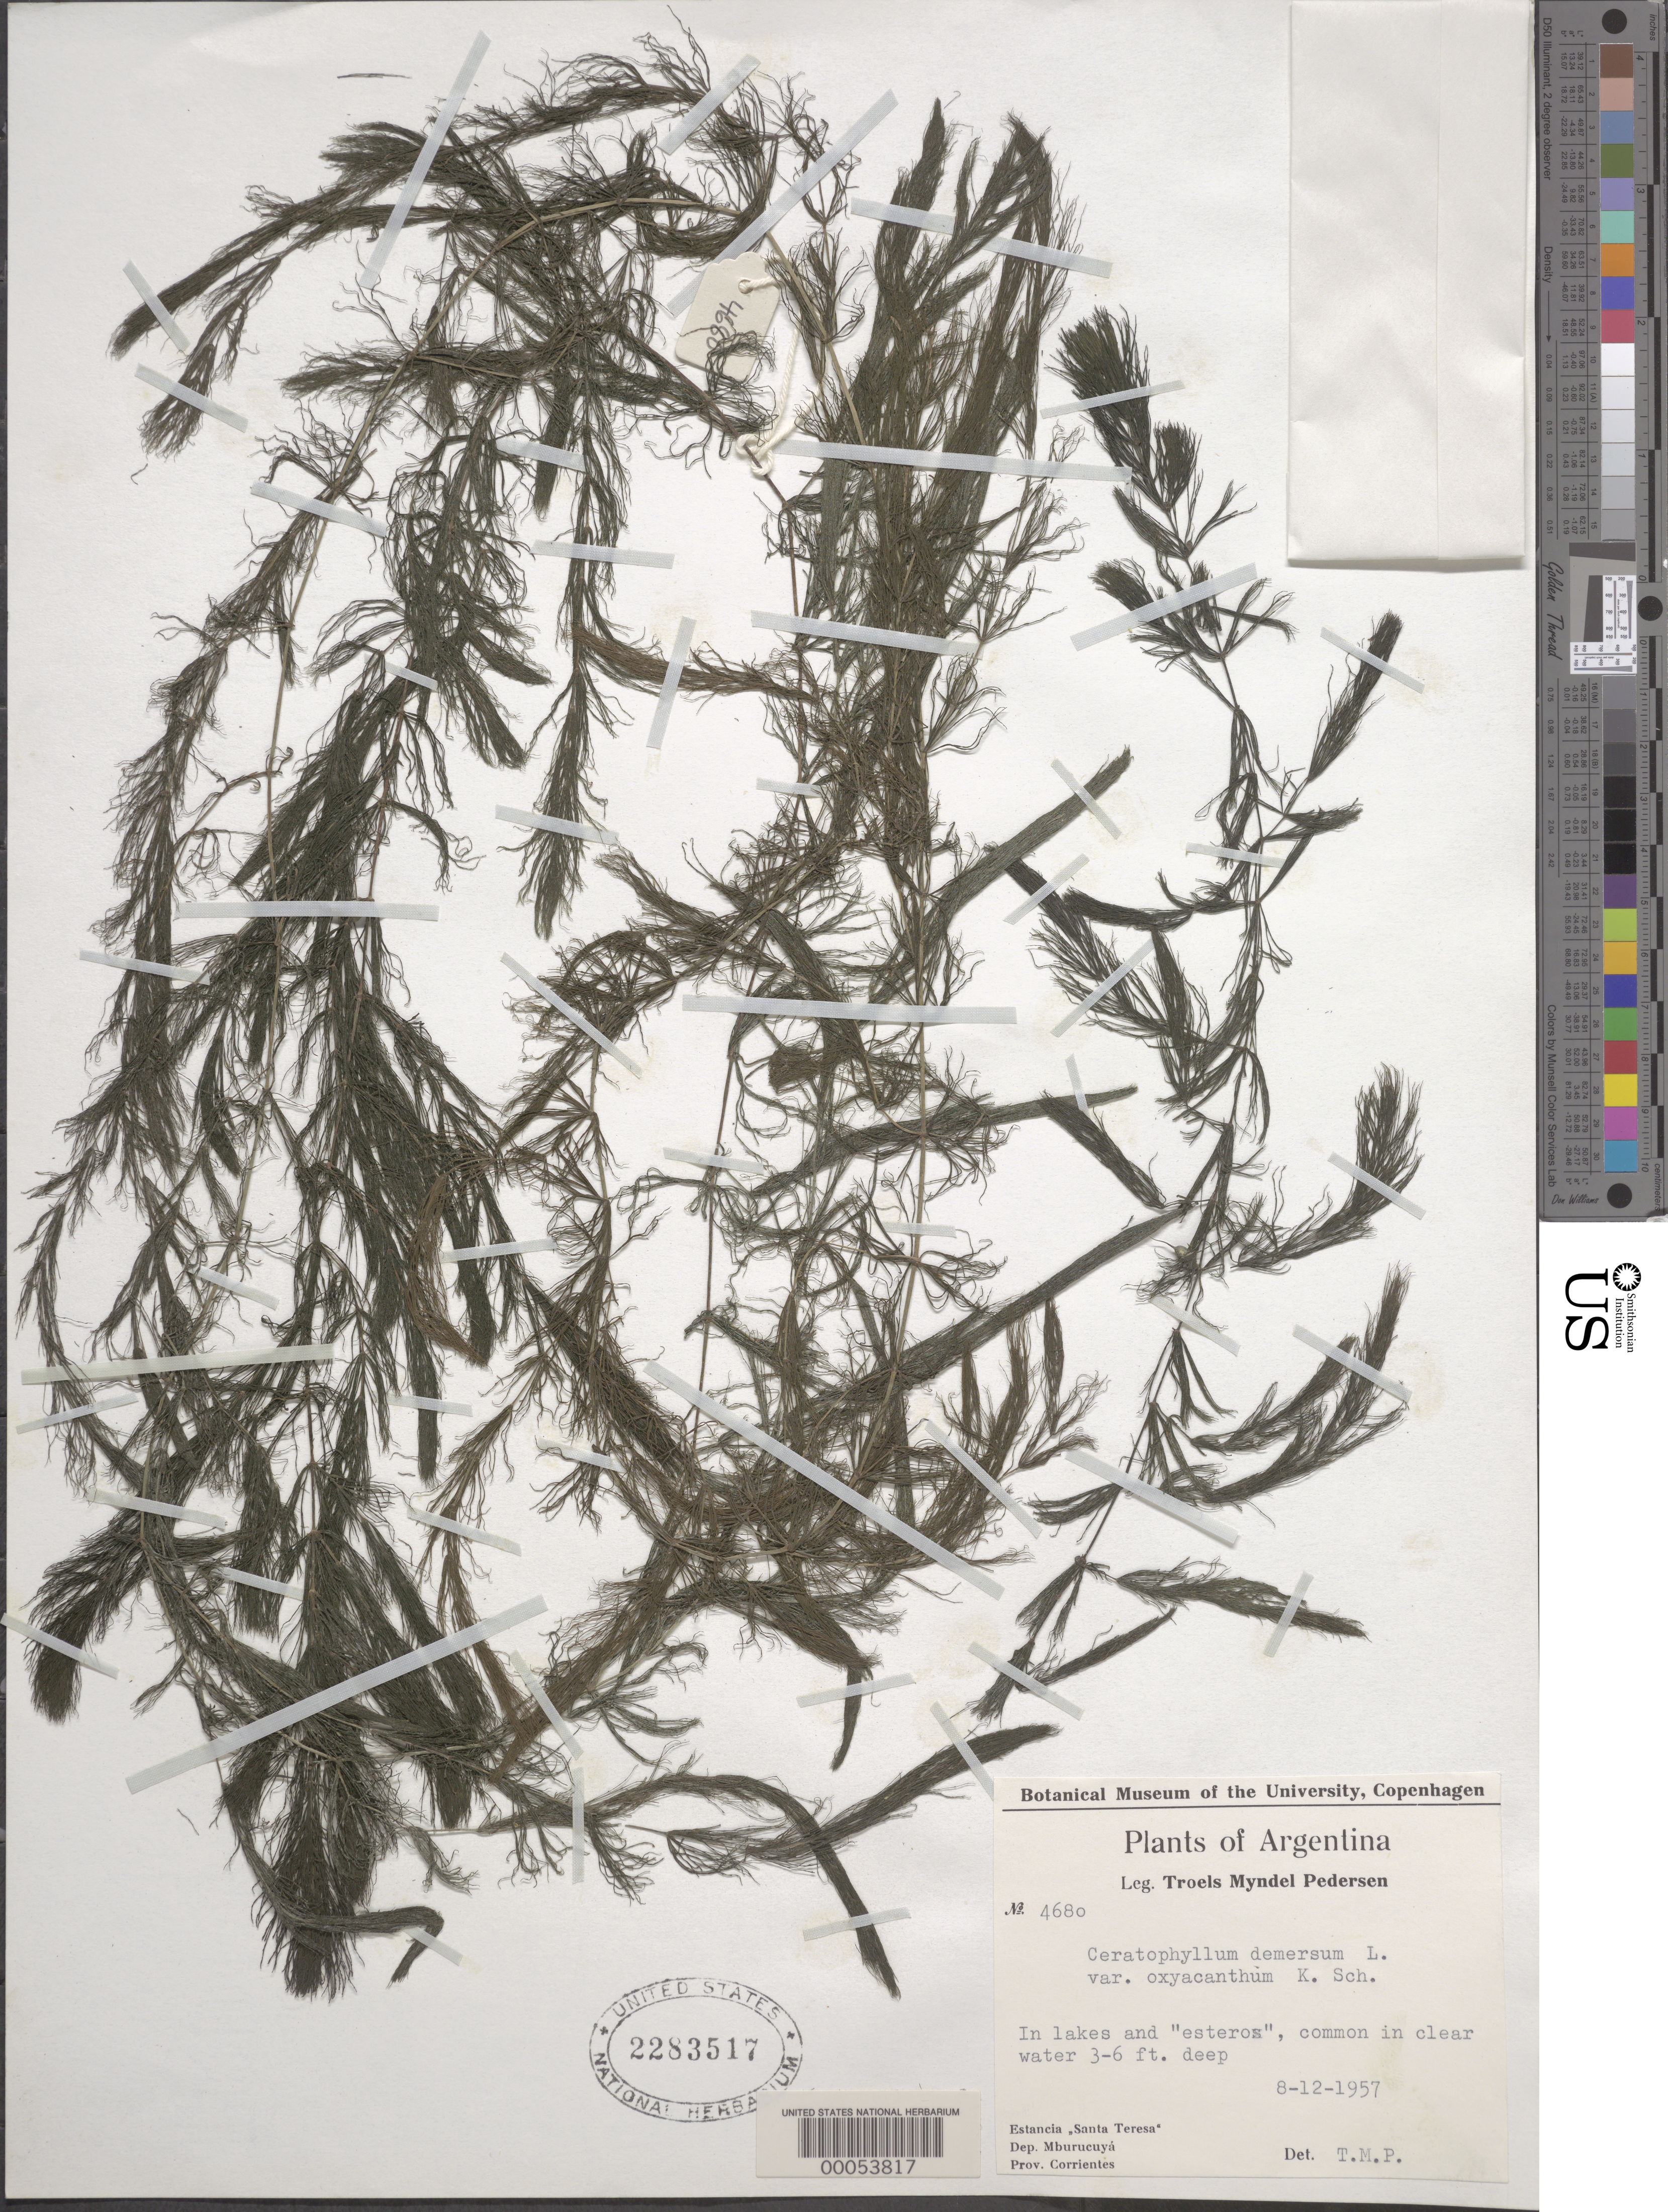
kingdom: Plantae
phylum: Tracheophyta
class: Magnoliopsida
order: Ceratophyllales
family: Ceratophyllaceae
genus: Ceratophyllum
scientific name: Ceratophyllum demersum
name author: L.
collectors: T. M. Pedersen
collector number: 4680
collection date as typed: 12 Aug 1957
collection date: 1957-08-12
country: Argentina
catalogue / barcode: US 2283517